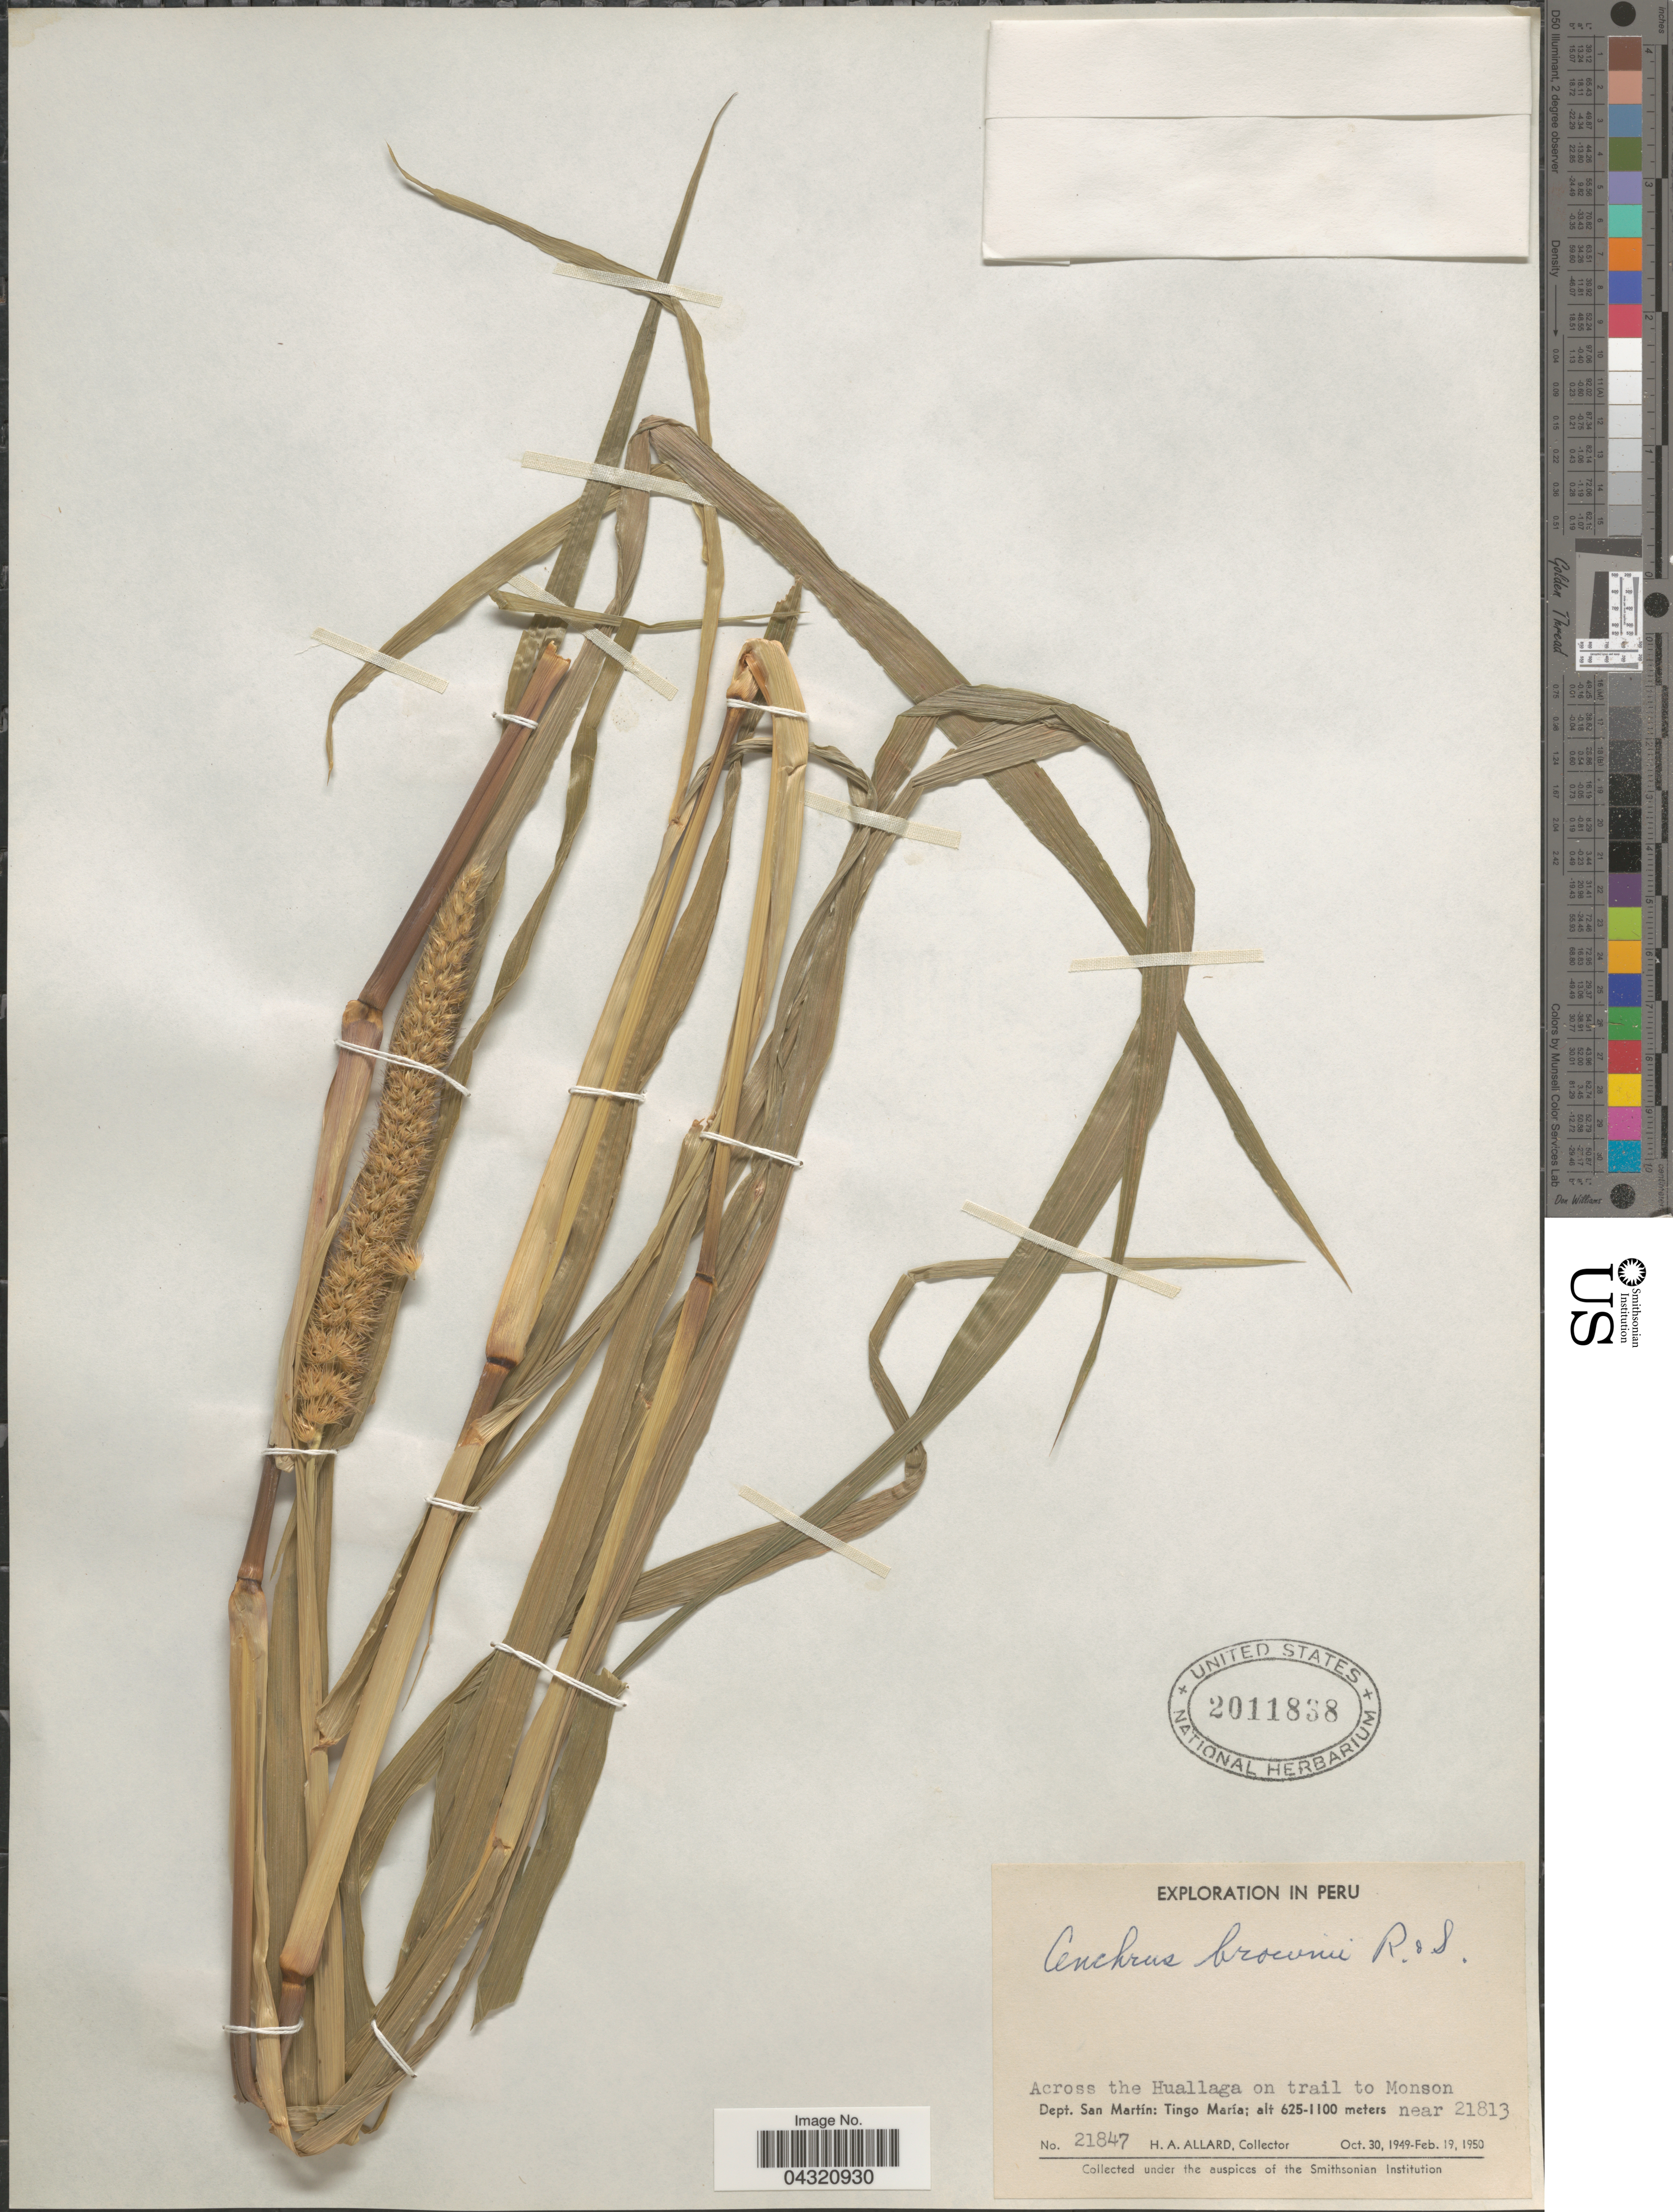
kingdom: Plantae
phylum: Tracheophyta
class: Liliopsida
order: Poales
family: Poaceae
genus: Cenchrus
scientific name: Cenchrus brownii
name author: Roem. & Schult.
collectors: H. A. Allard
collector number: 21847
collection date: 1949-10-30/1950-02-19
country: Peru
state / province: San Martín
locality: Exploration in Peru. Across the Huallaga on trail to Monson. Dept. San Martín: Tingo María.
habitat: across the river on trail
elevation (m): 625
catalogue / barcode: US 2011838